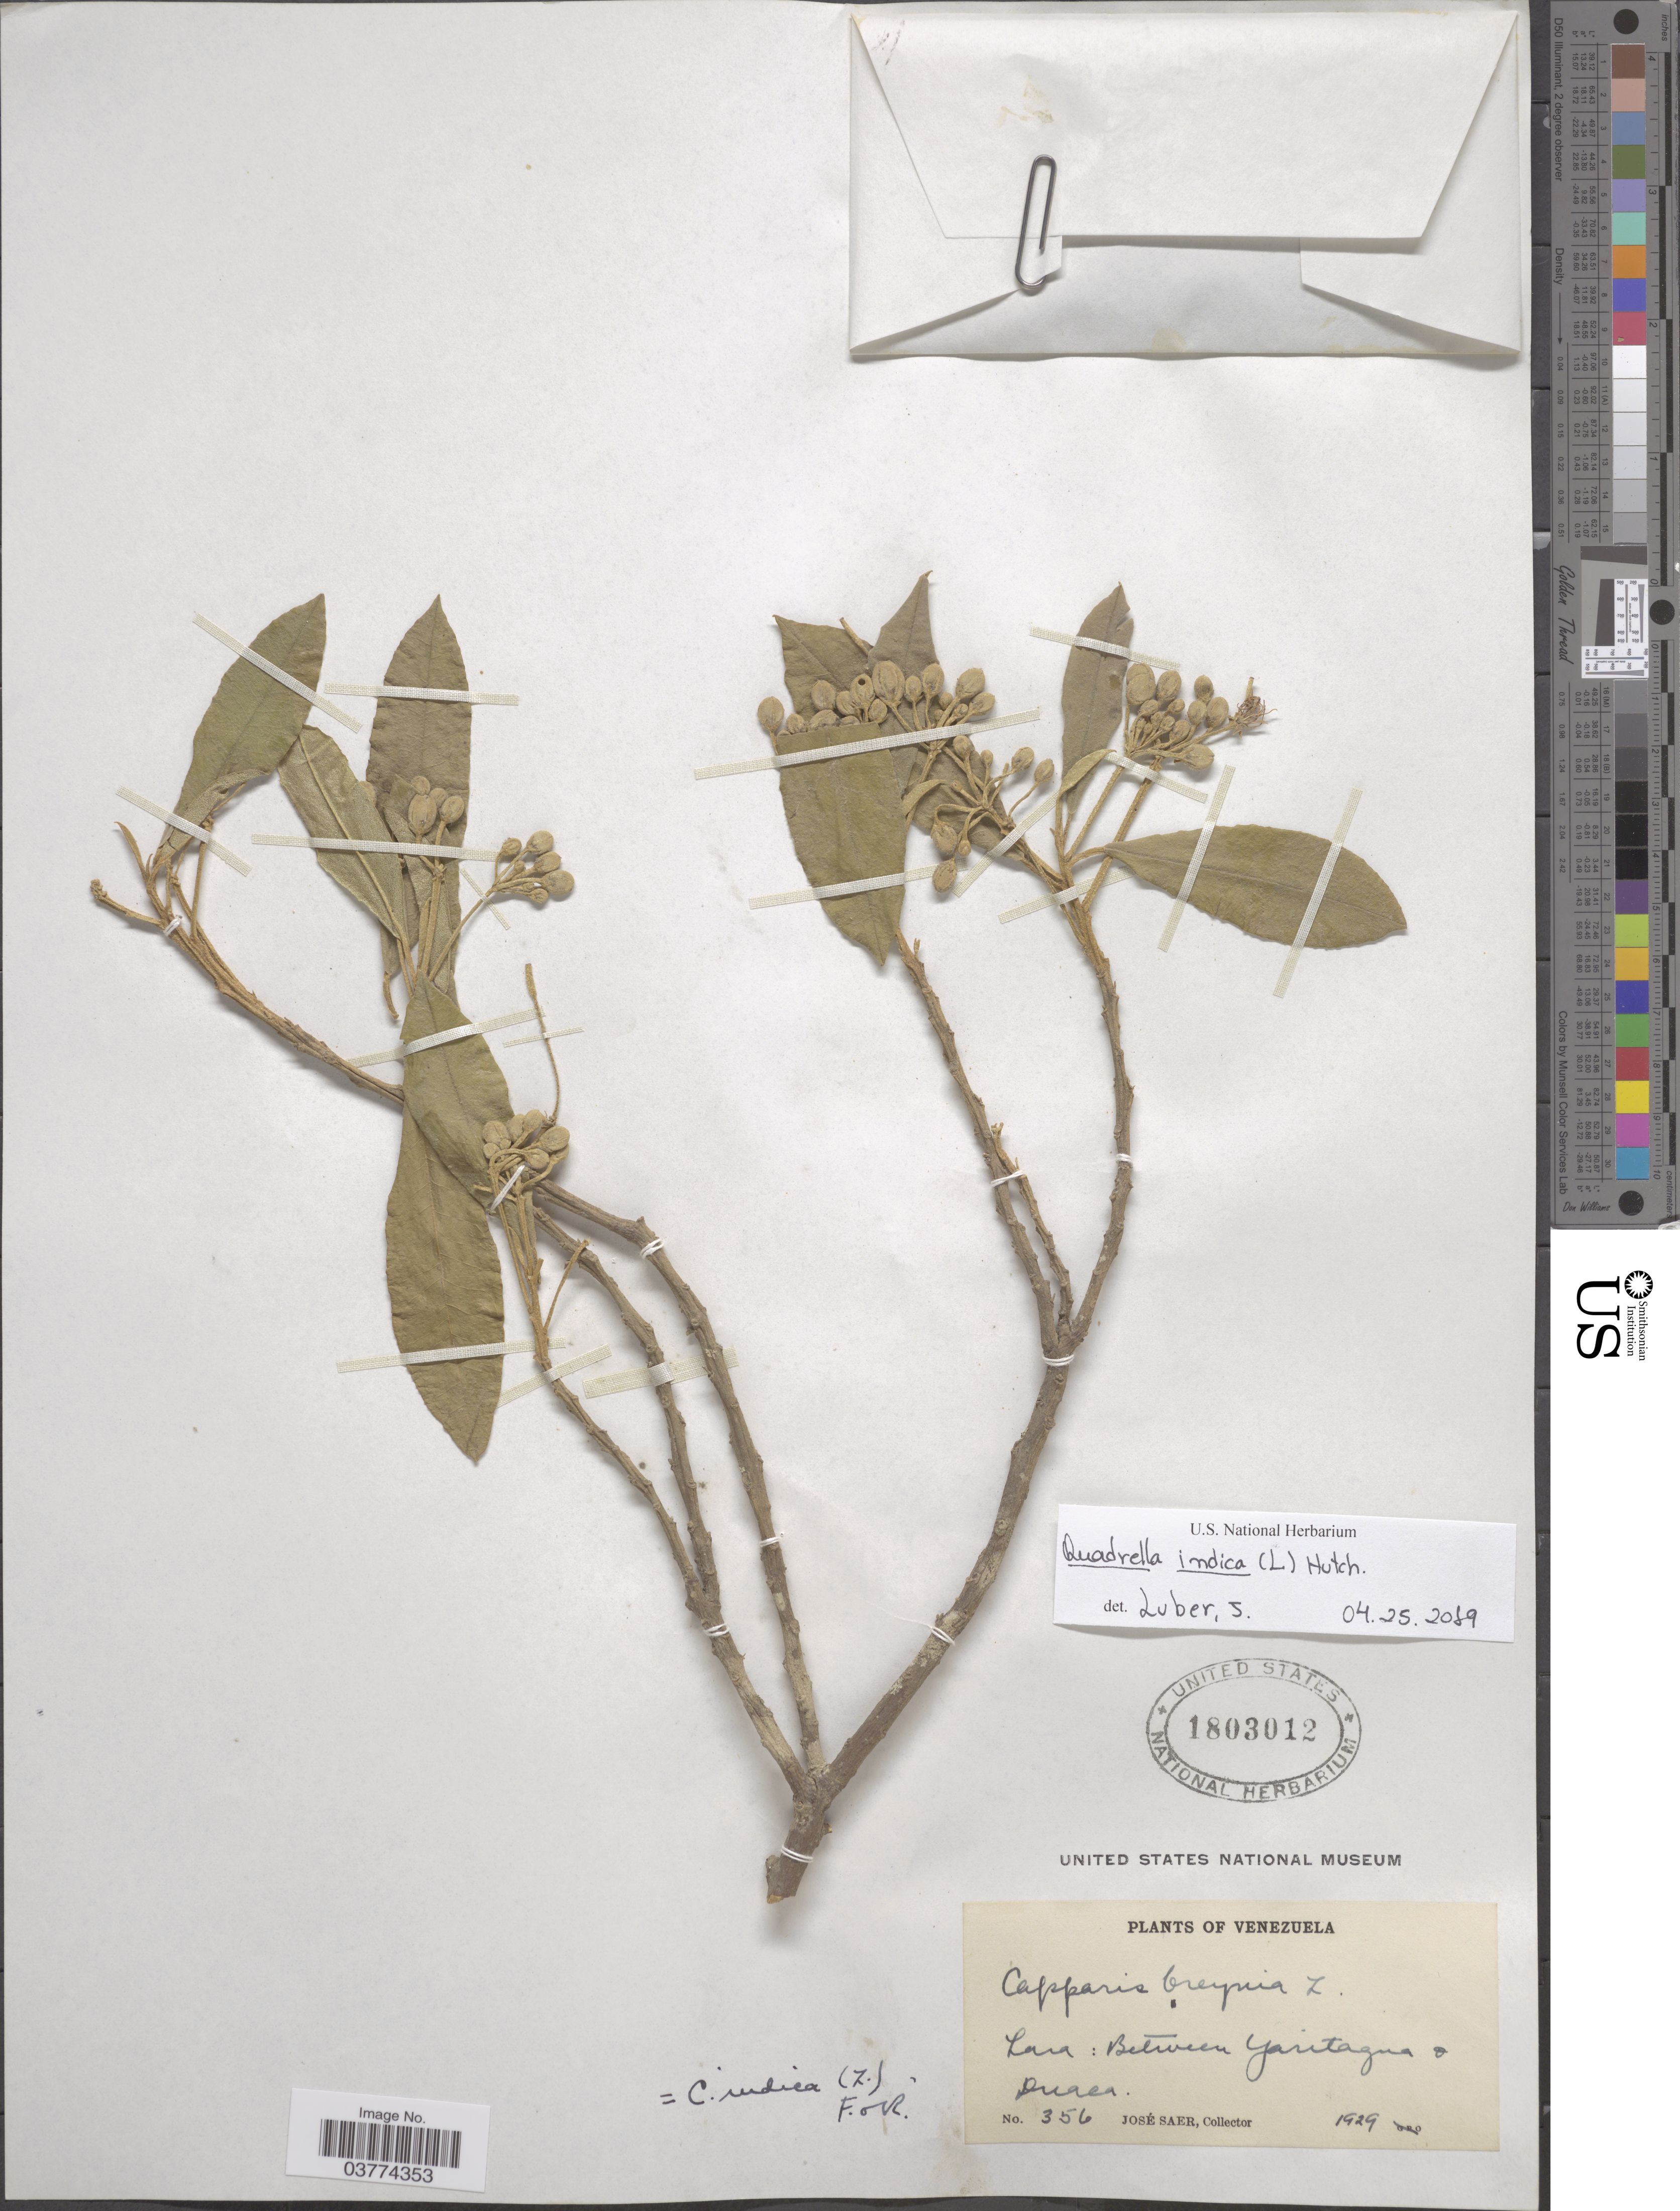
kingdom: Plantae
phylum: Tracheophyta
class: Magnoliopsida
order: Brassicales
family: Capparaceae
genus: Quadrella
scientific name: Quadrella indica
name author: (L.) Iltis & Cornejo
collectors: J. Saer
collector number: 356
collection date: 1929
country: Venezuela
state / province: Lara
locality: Between Yaritagua & Duaca.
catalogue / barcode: US 1803012